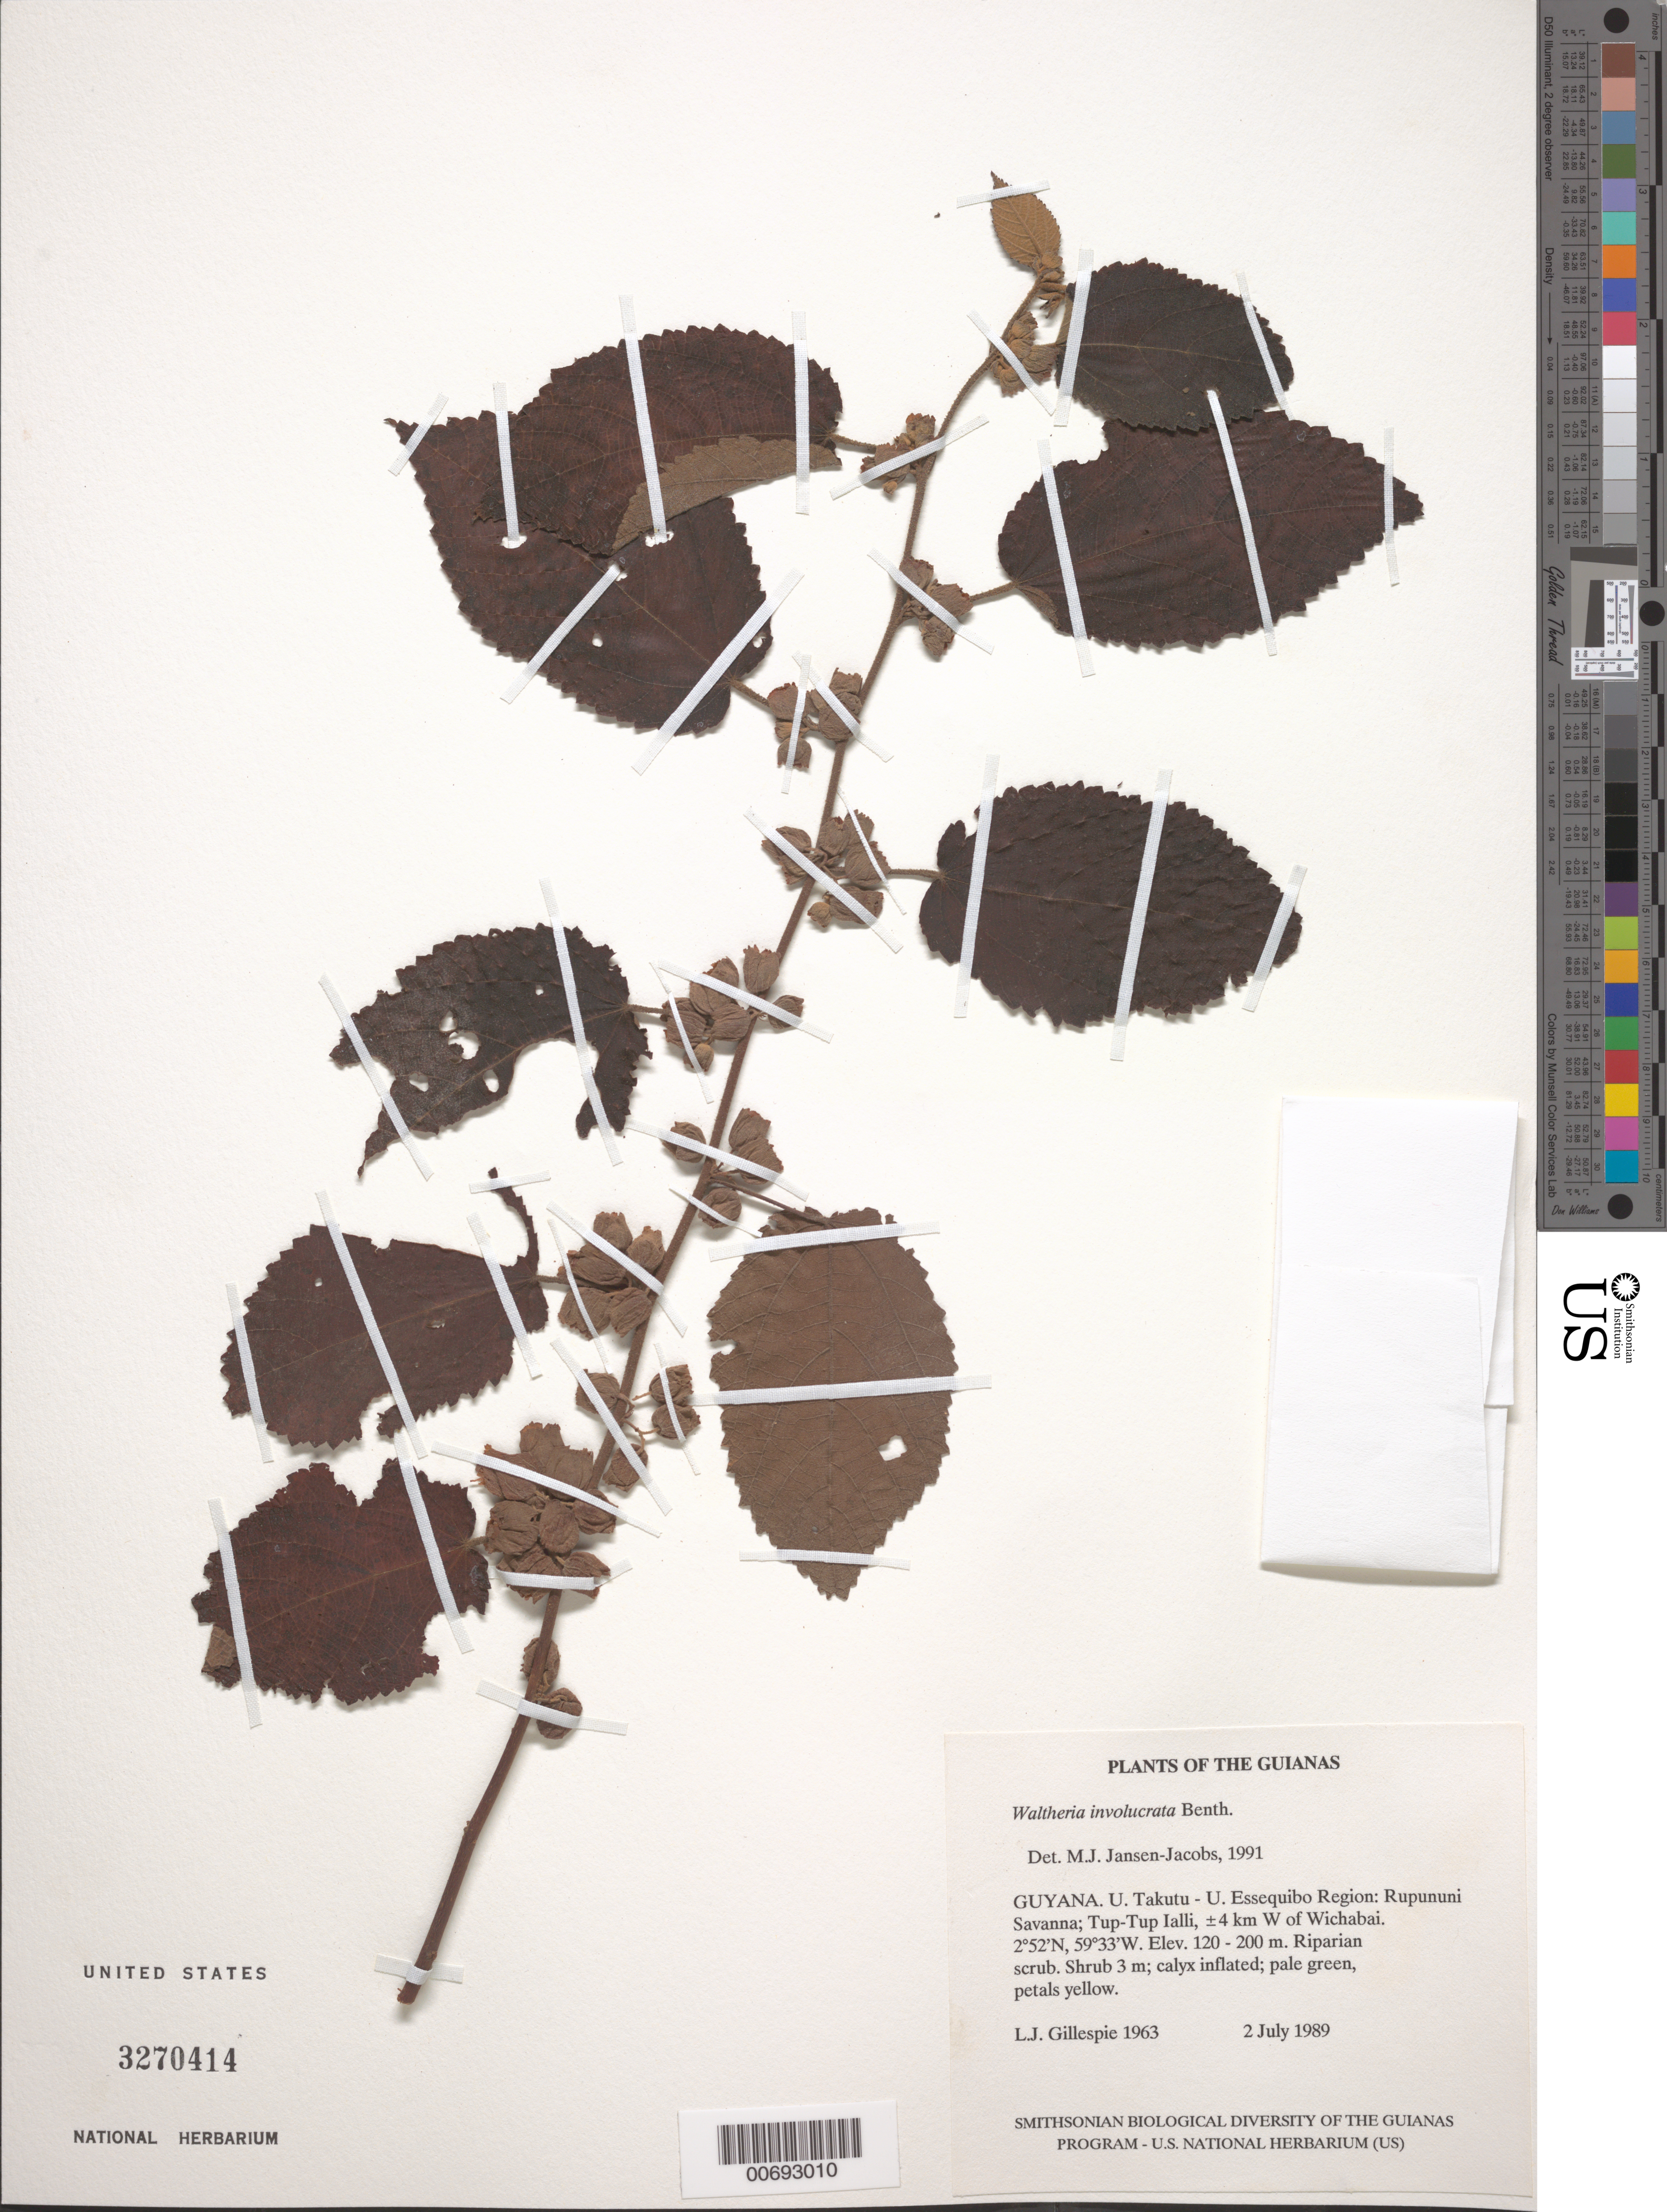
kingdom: Plantae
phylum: Tracheophyta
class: Magnoliopsida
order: Malvales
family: Malvaceae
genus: Waltheria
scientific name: Waltheria involucrata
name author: Benth.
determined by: Jansen-Jacobs, M. J., (U), Nationaal Herbarium Nederland, Utrecht University branch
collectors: L. J. Gillespie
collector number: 1963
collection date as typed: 2 July 1989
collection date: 1989-07-02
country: Guyana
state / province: U. Takutu-U. Essequibo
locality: Rupununi Savanna, Tup-Tup Ialli, ±4 km W of Wichabai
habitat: Riparian scrub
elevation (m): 120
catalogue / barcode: US 3270414